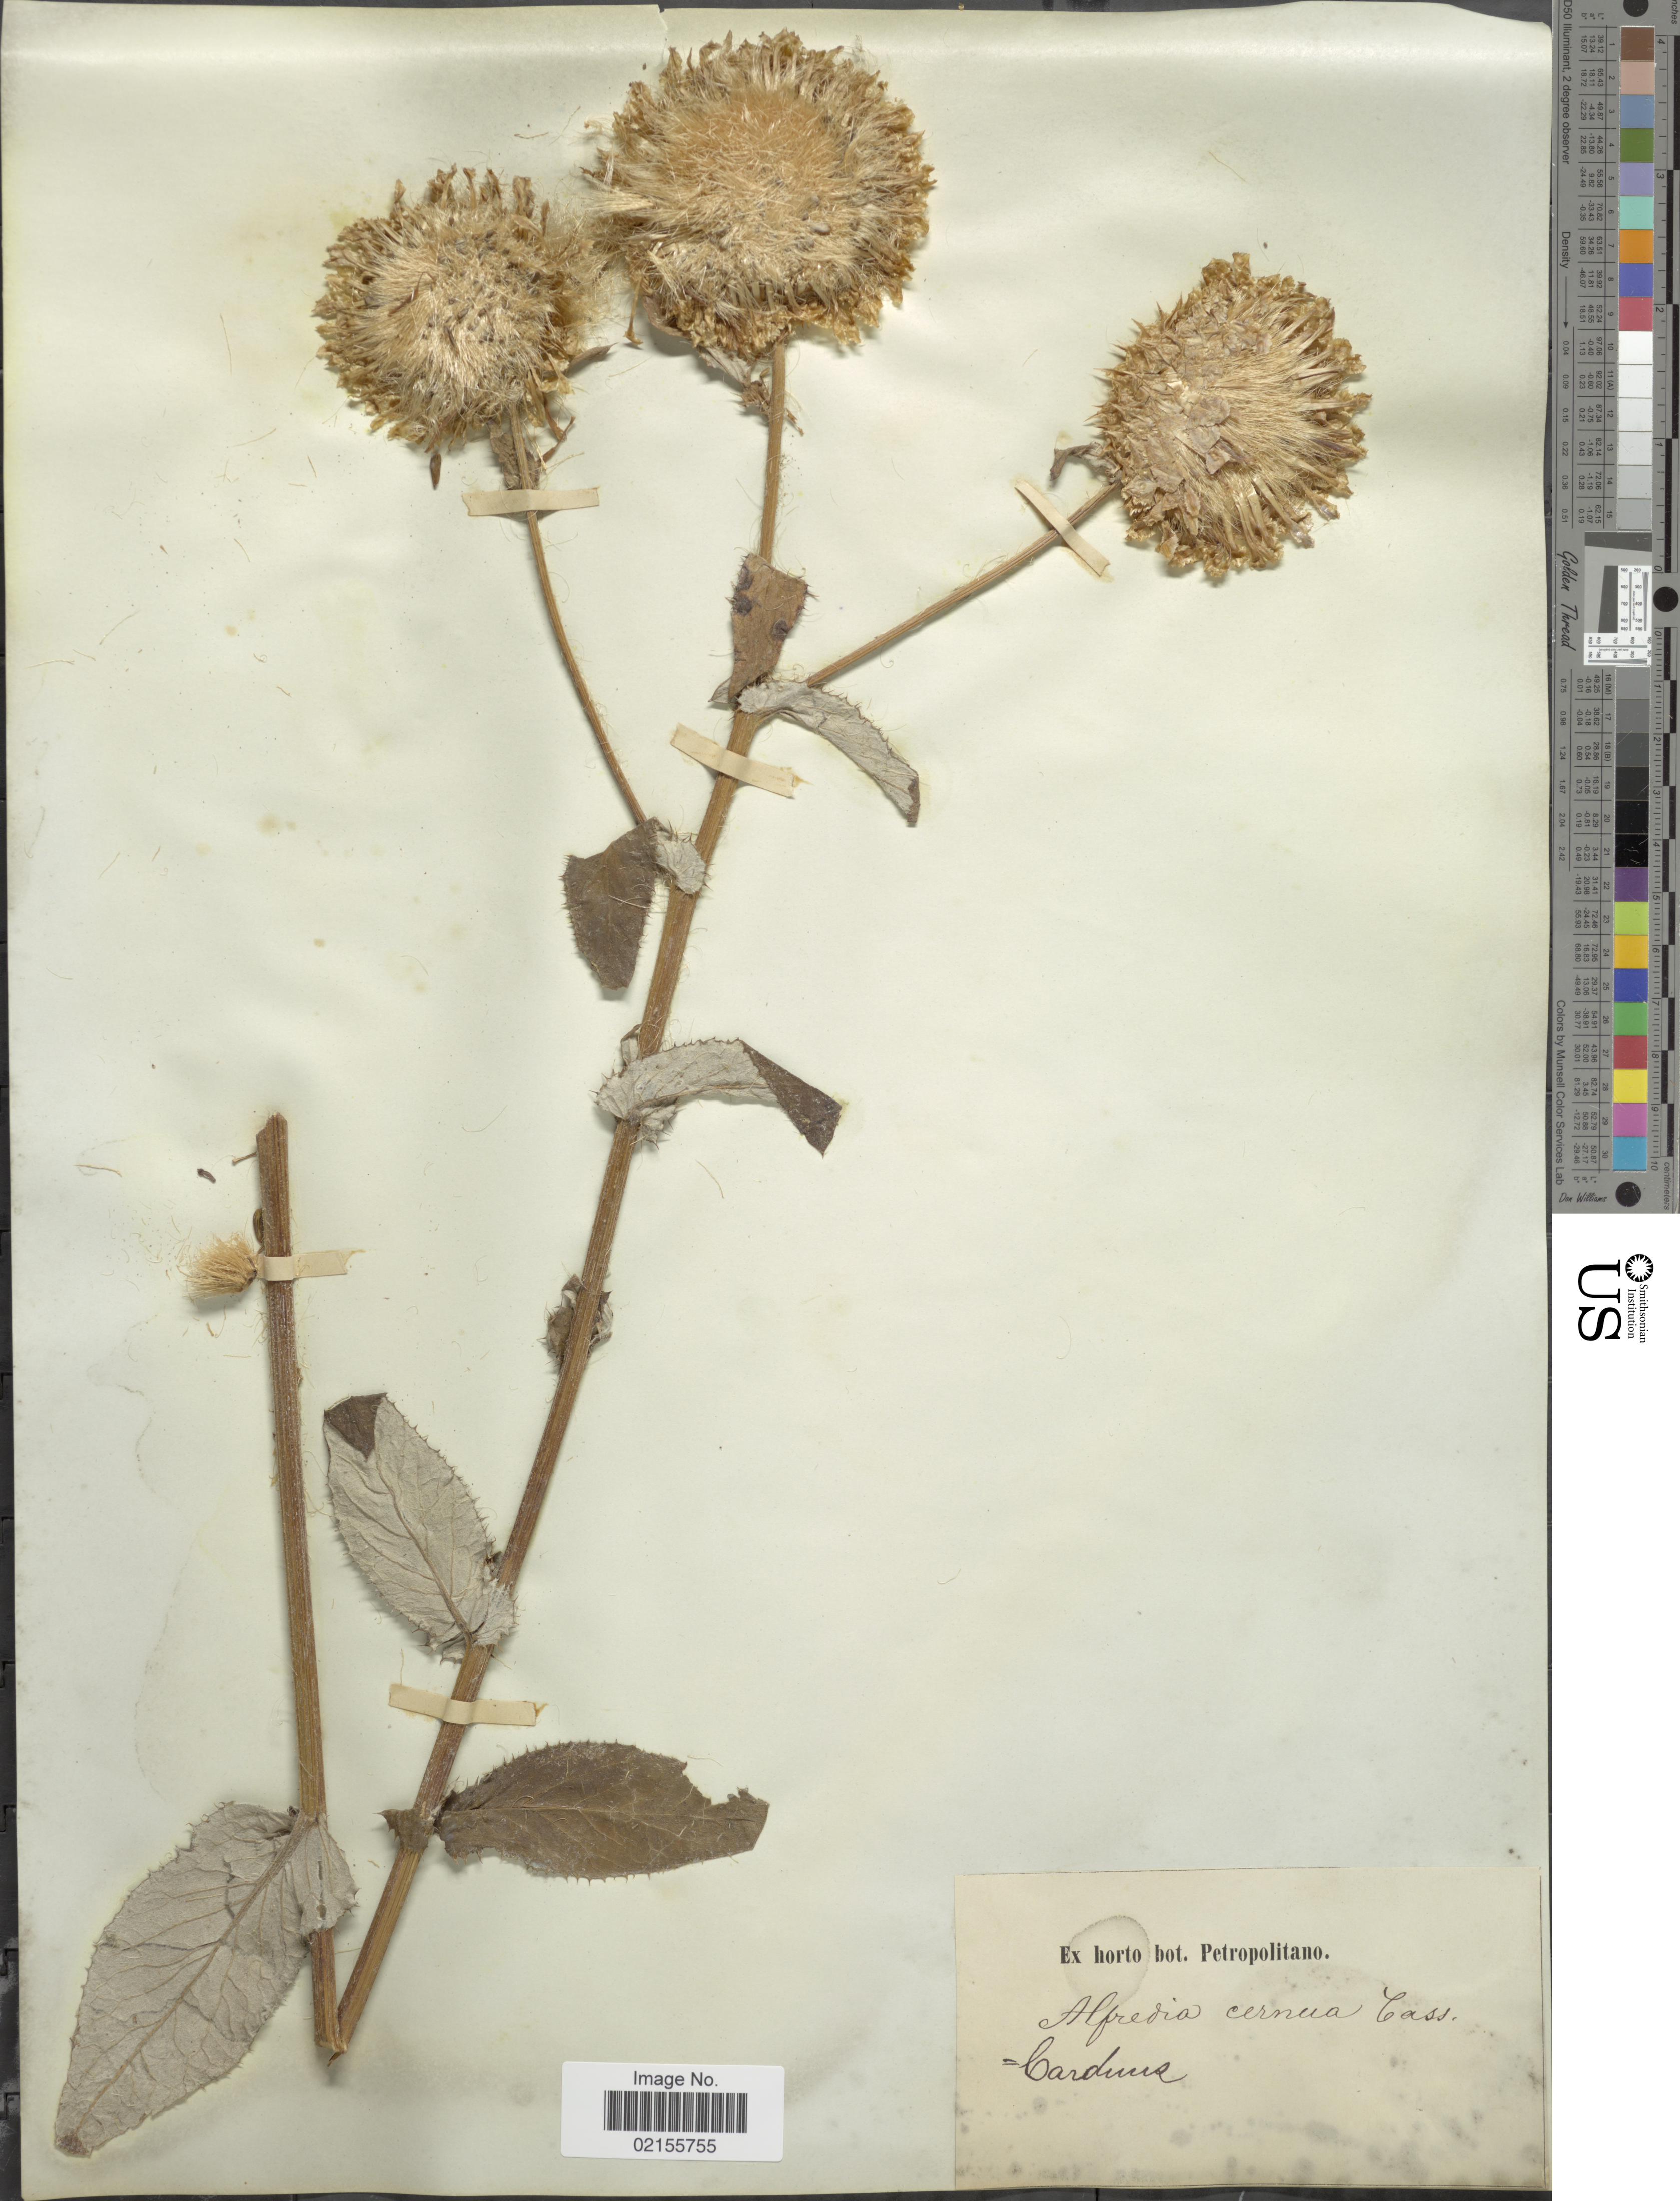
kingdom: Plantae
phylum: Tracheophyta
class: Magnoliopsida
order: Asterales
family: Asteraceae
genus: Carduus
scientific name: Carduus cernuus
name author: Cass.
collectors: ex Horto Bot. Petropolitano